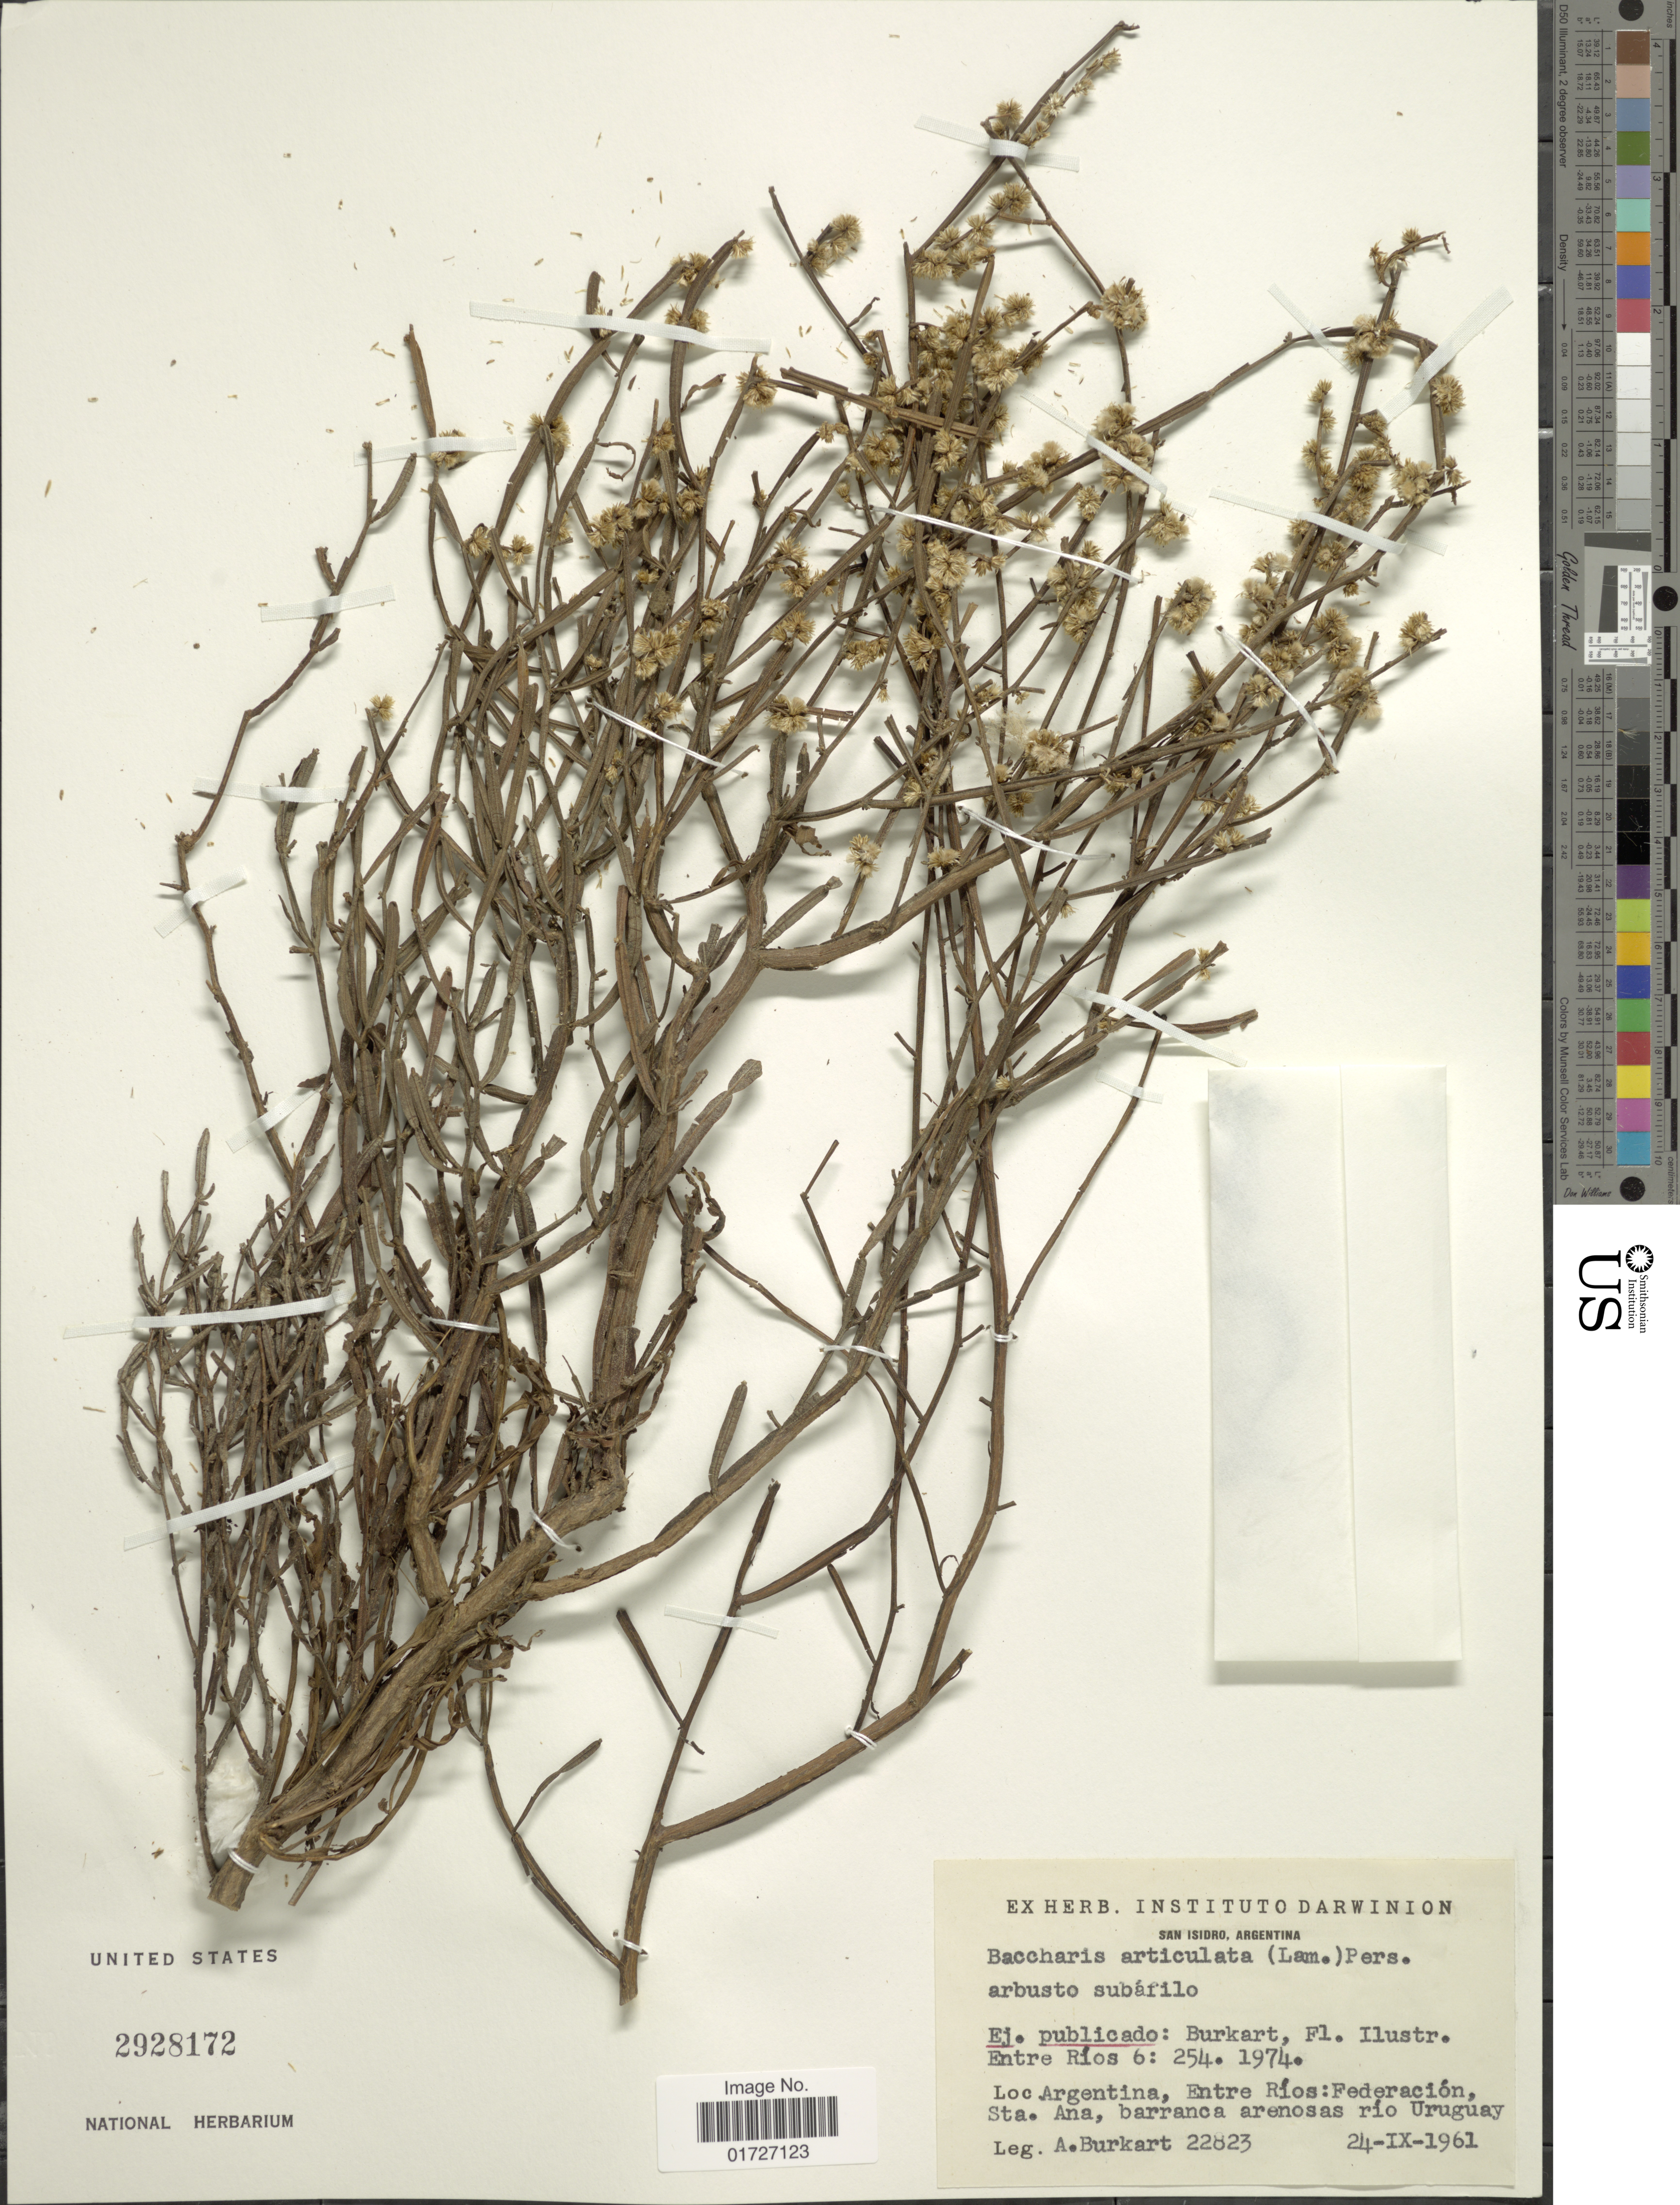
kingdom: Plantae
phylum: Tracheophyta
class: Magnoliopsida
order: Asterales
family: Asteraceae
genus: Baccharis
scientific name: Baccharis articulata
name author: (Lam.) Pers.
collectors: A. E. Burkart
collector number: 22823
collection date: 1961-09-24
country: Argentina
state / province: Entre Rios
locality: Federacion, Sta. Ana, barranca arenosas rio Uruguay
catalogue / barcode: US 2928172